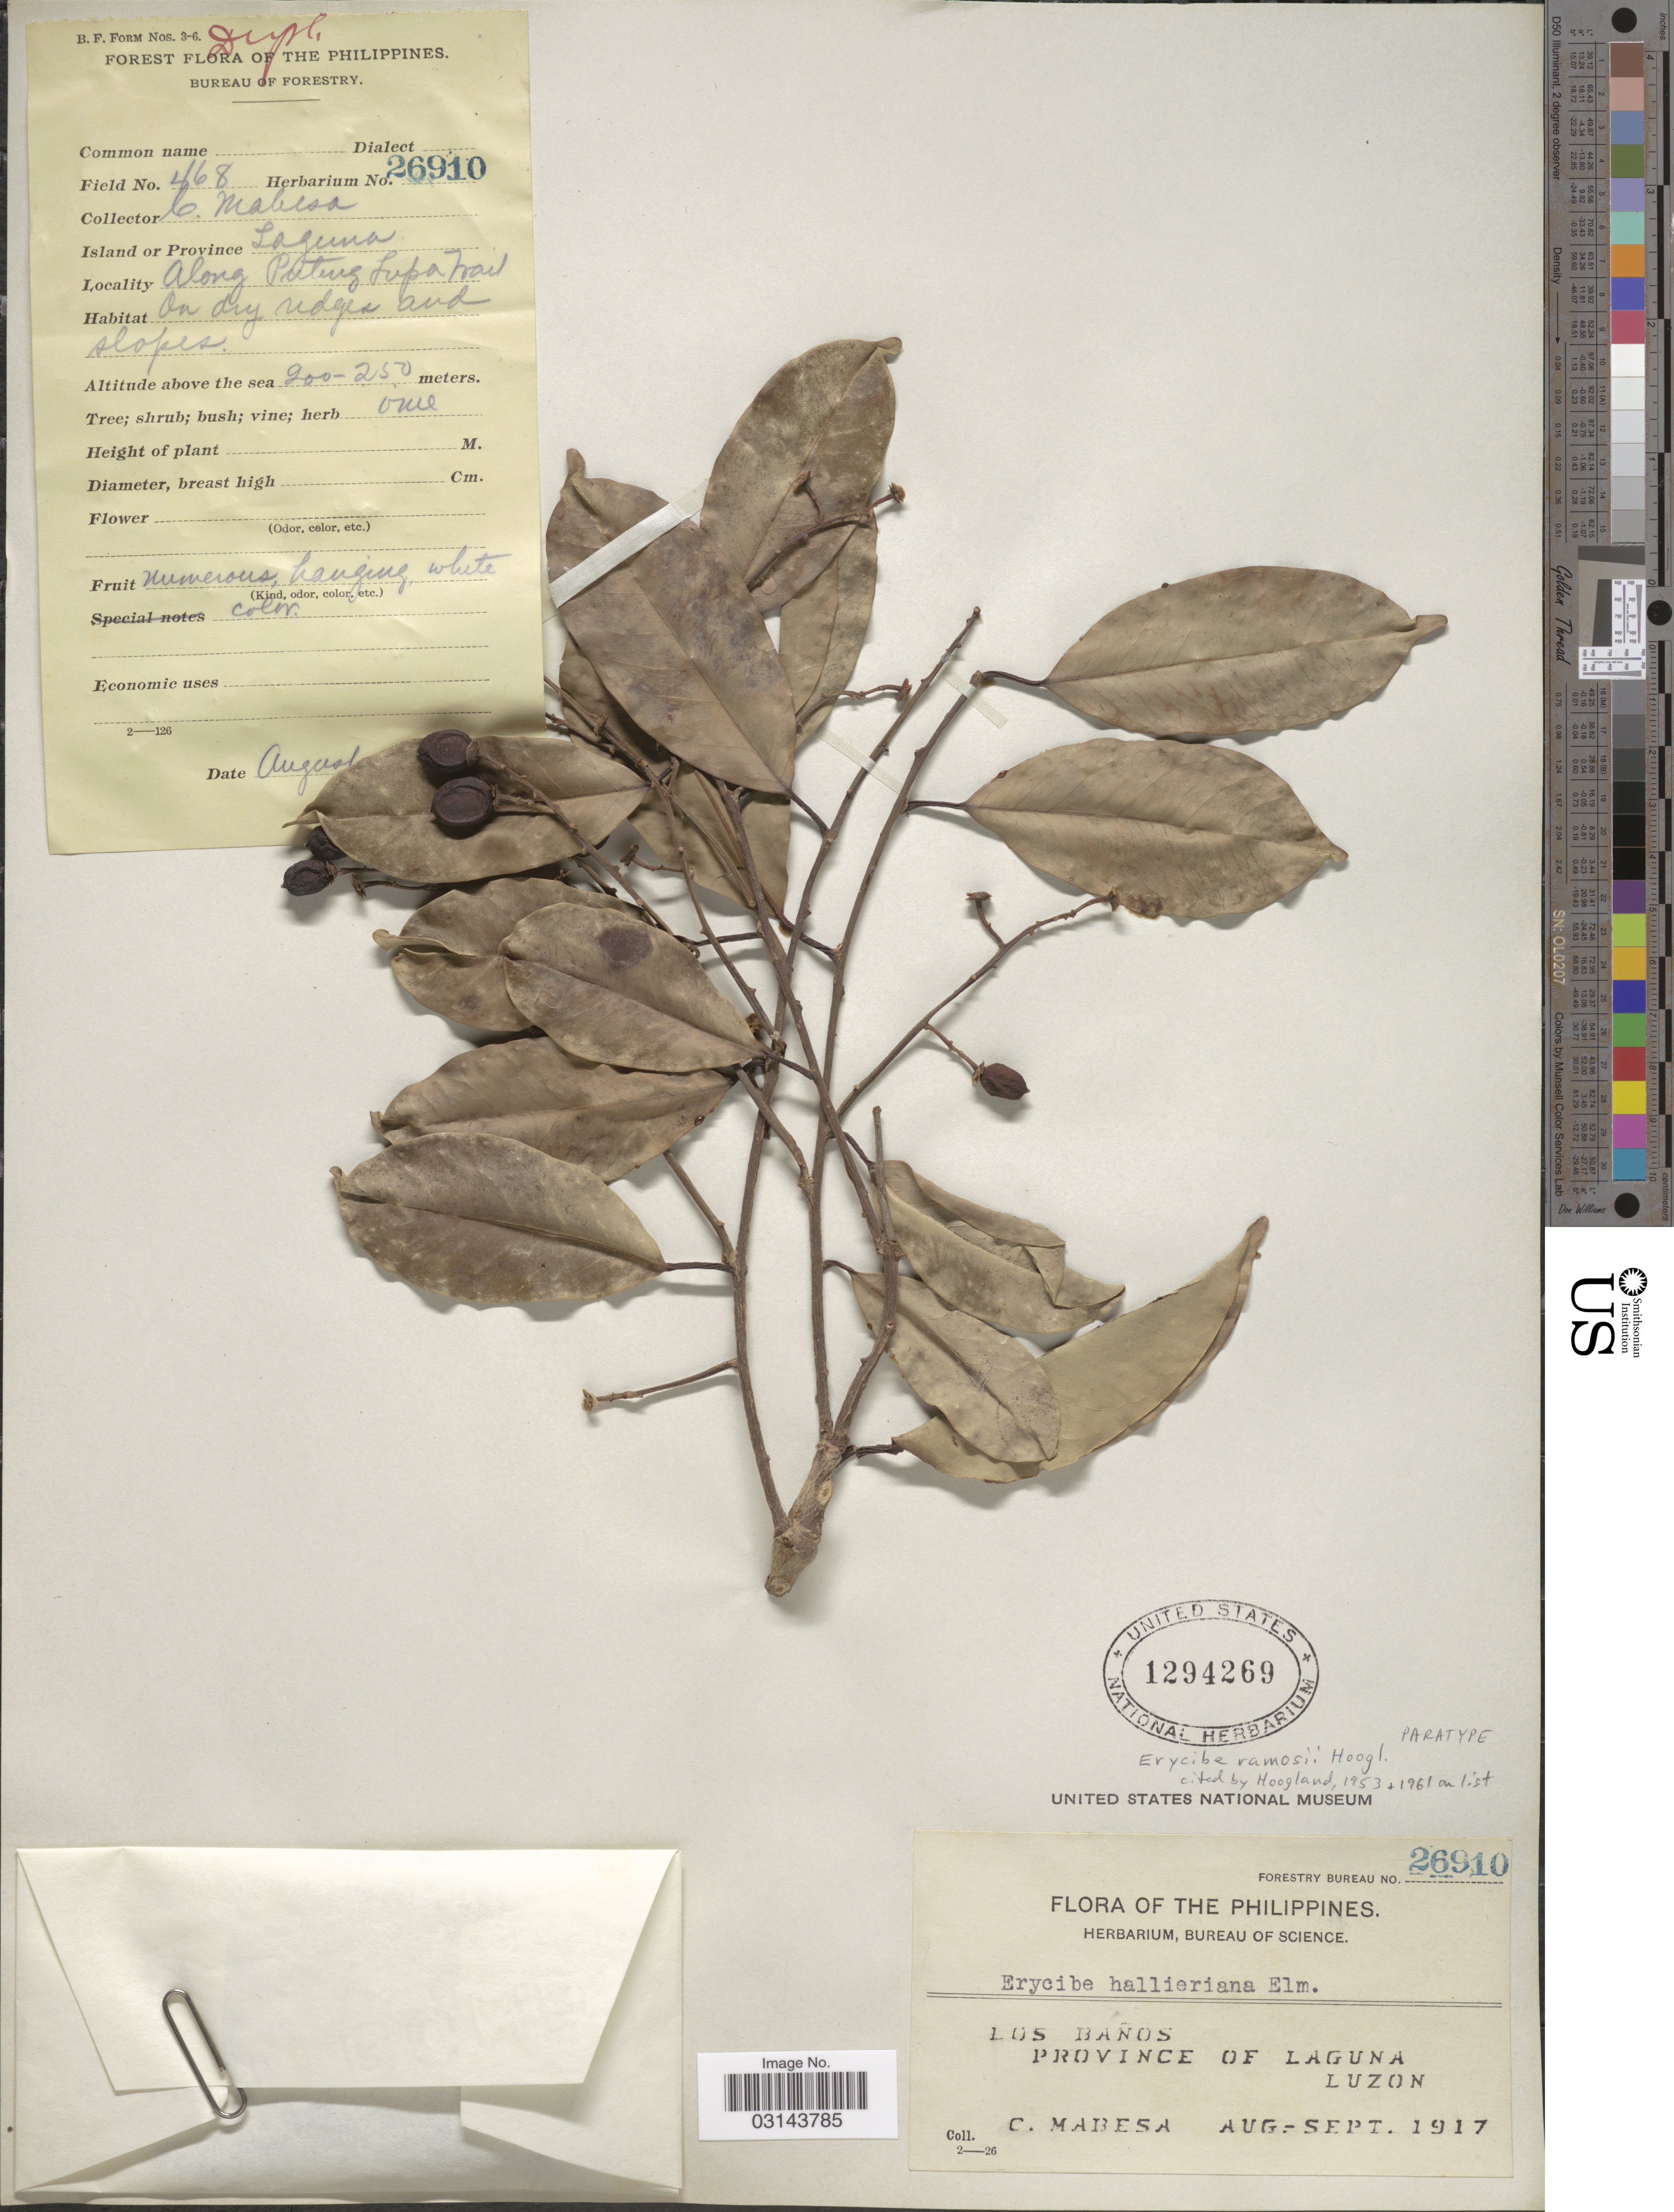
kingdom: Plantae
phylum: Tracheophyta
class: Magnoliopsida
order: Solanales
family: Convolvulaceae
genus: Erycibe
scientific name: Erycibe ramosii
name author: Hoogland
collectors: C. Mabesa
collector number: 468/26910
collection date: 1917-08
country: Philippines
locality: Los Banos. Province of Laguna Luzon. Island or Province Laguna. Along Putung Lupa Trail.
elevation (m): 200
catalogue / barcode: US 1294269